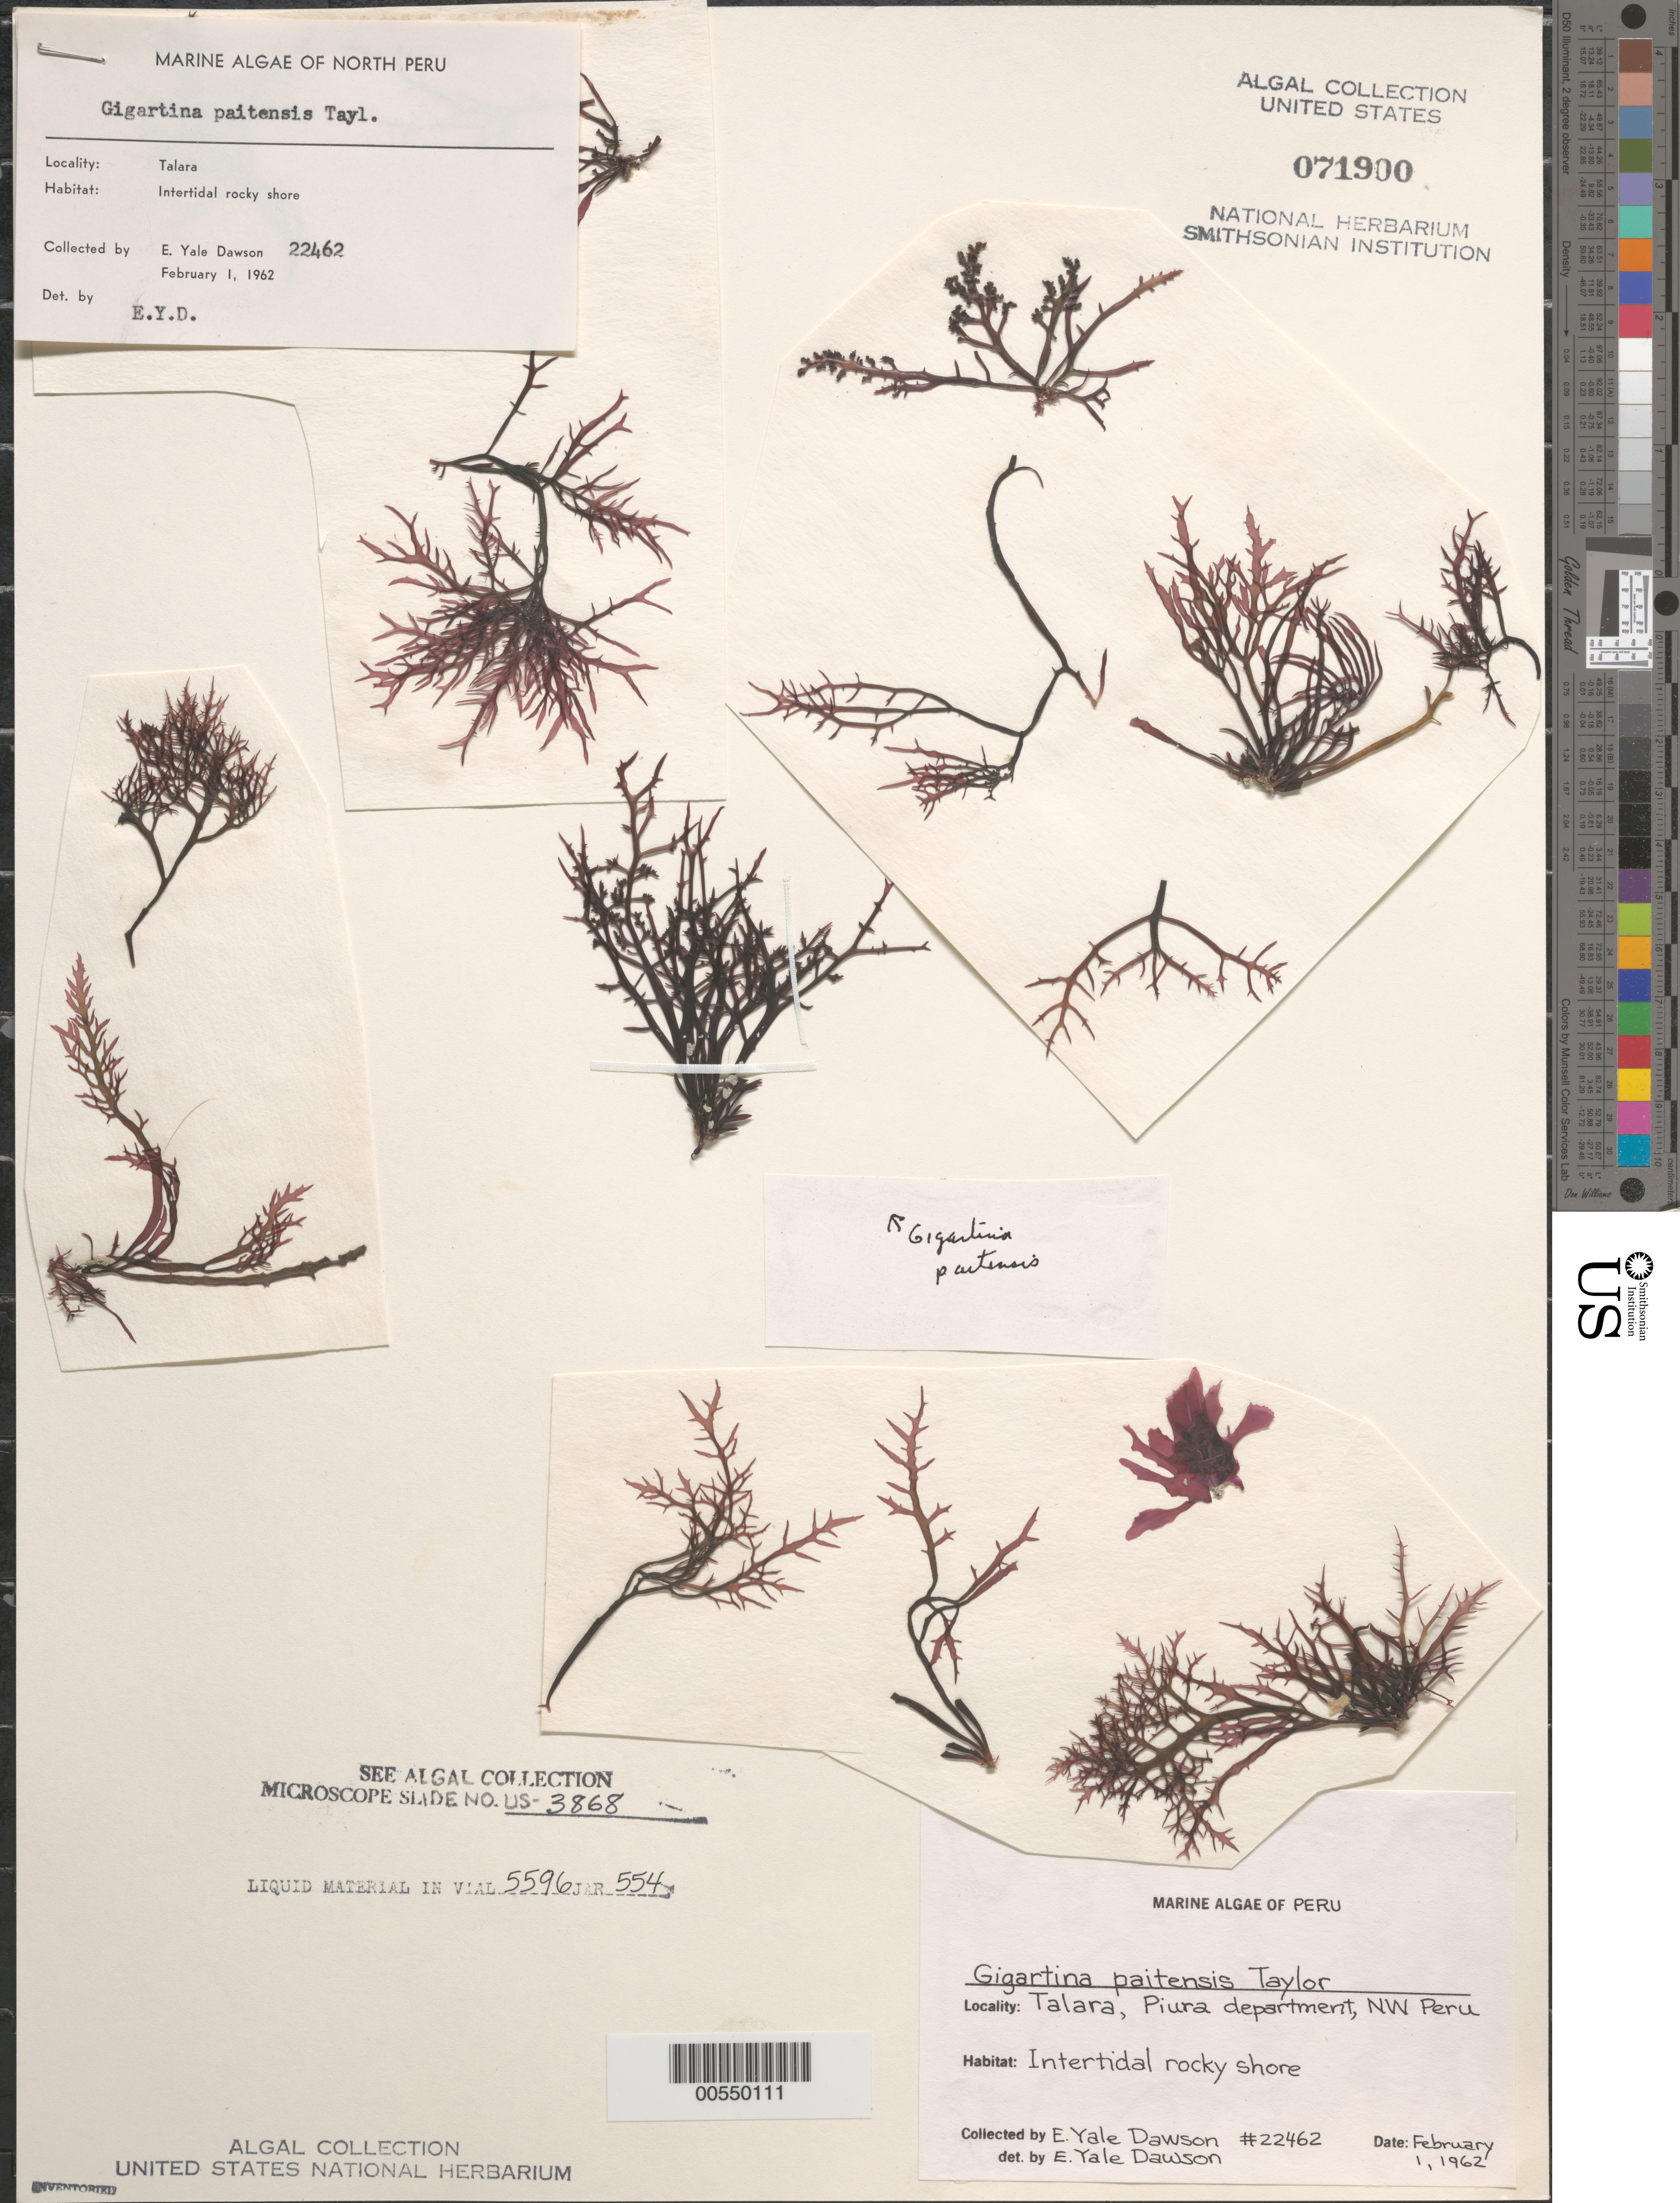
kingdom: Plantae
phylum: Rhodophyta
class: Florideophyceae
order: Gigartinales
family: Gigartinaceae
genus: Gigartina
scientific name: Gigartina paitensis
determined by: Dawson, E. Y.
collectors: E. Y. Dawson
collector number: EYD 22462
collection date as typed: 01 Feb 1962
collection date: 1962-02-01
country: Peru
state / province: Piura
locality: Talara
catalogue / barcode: US 71900